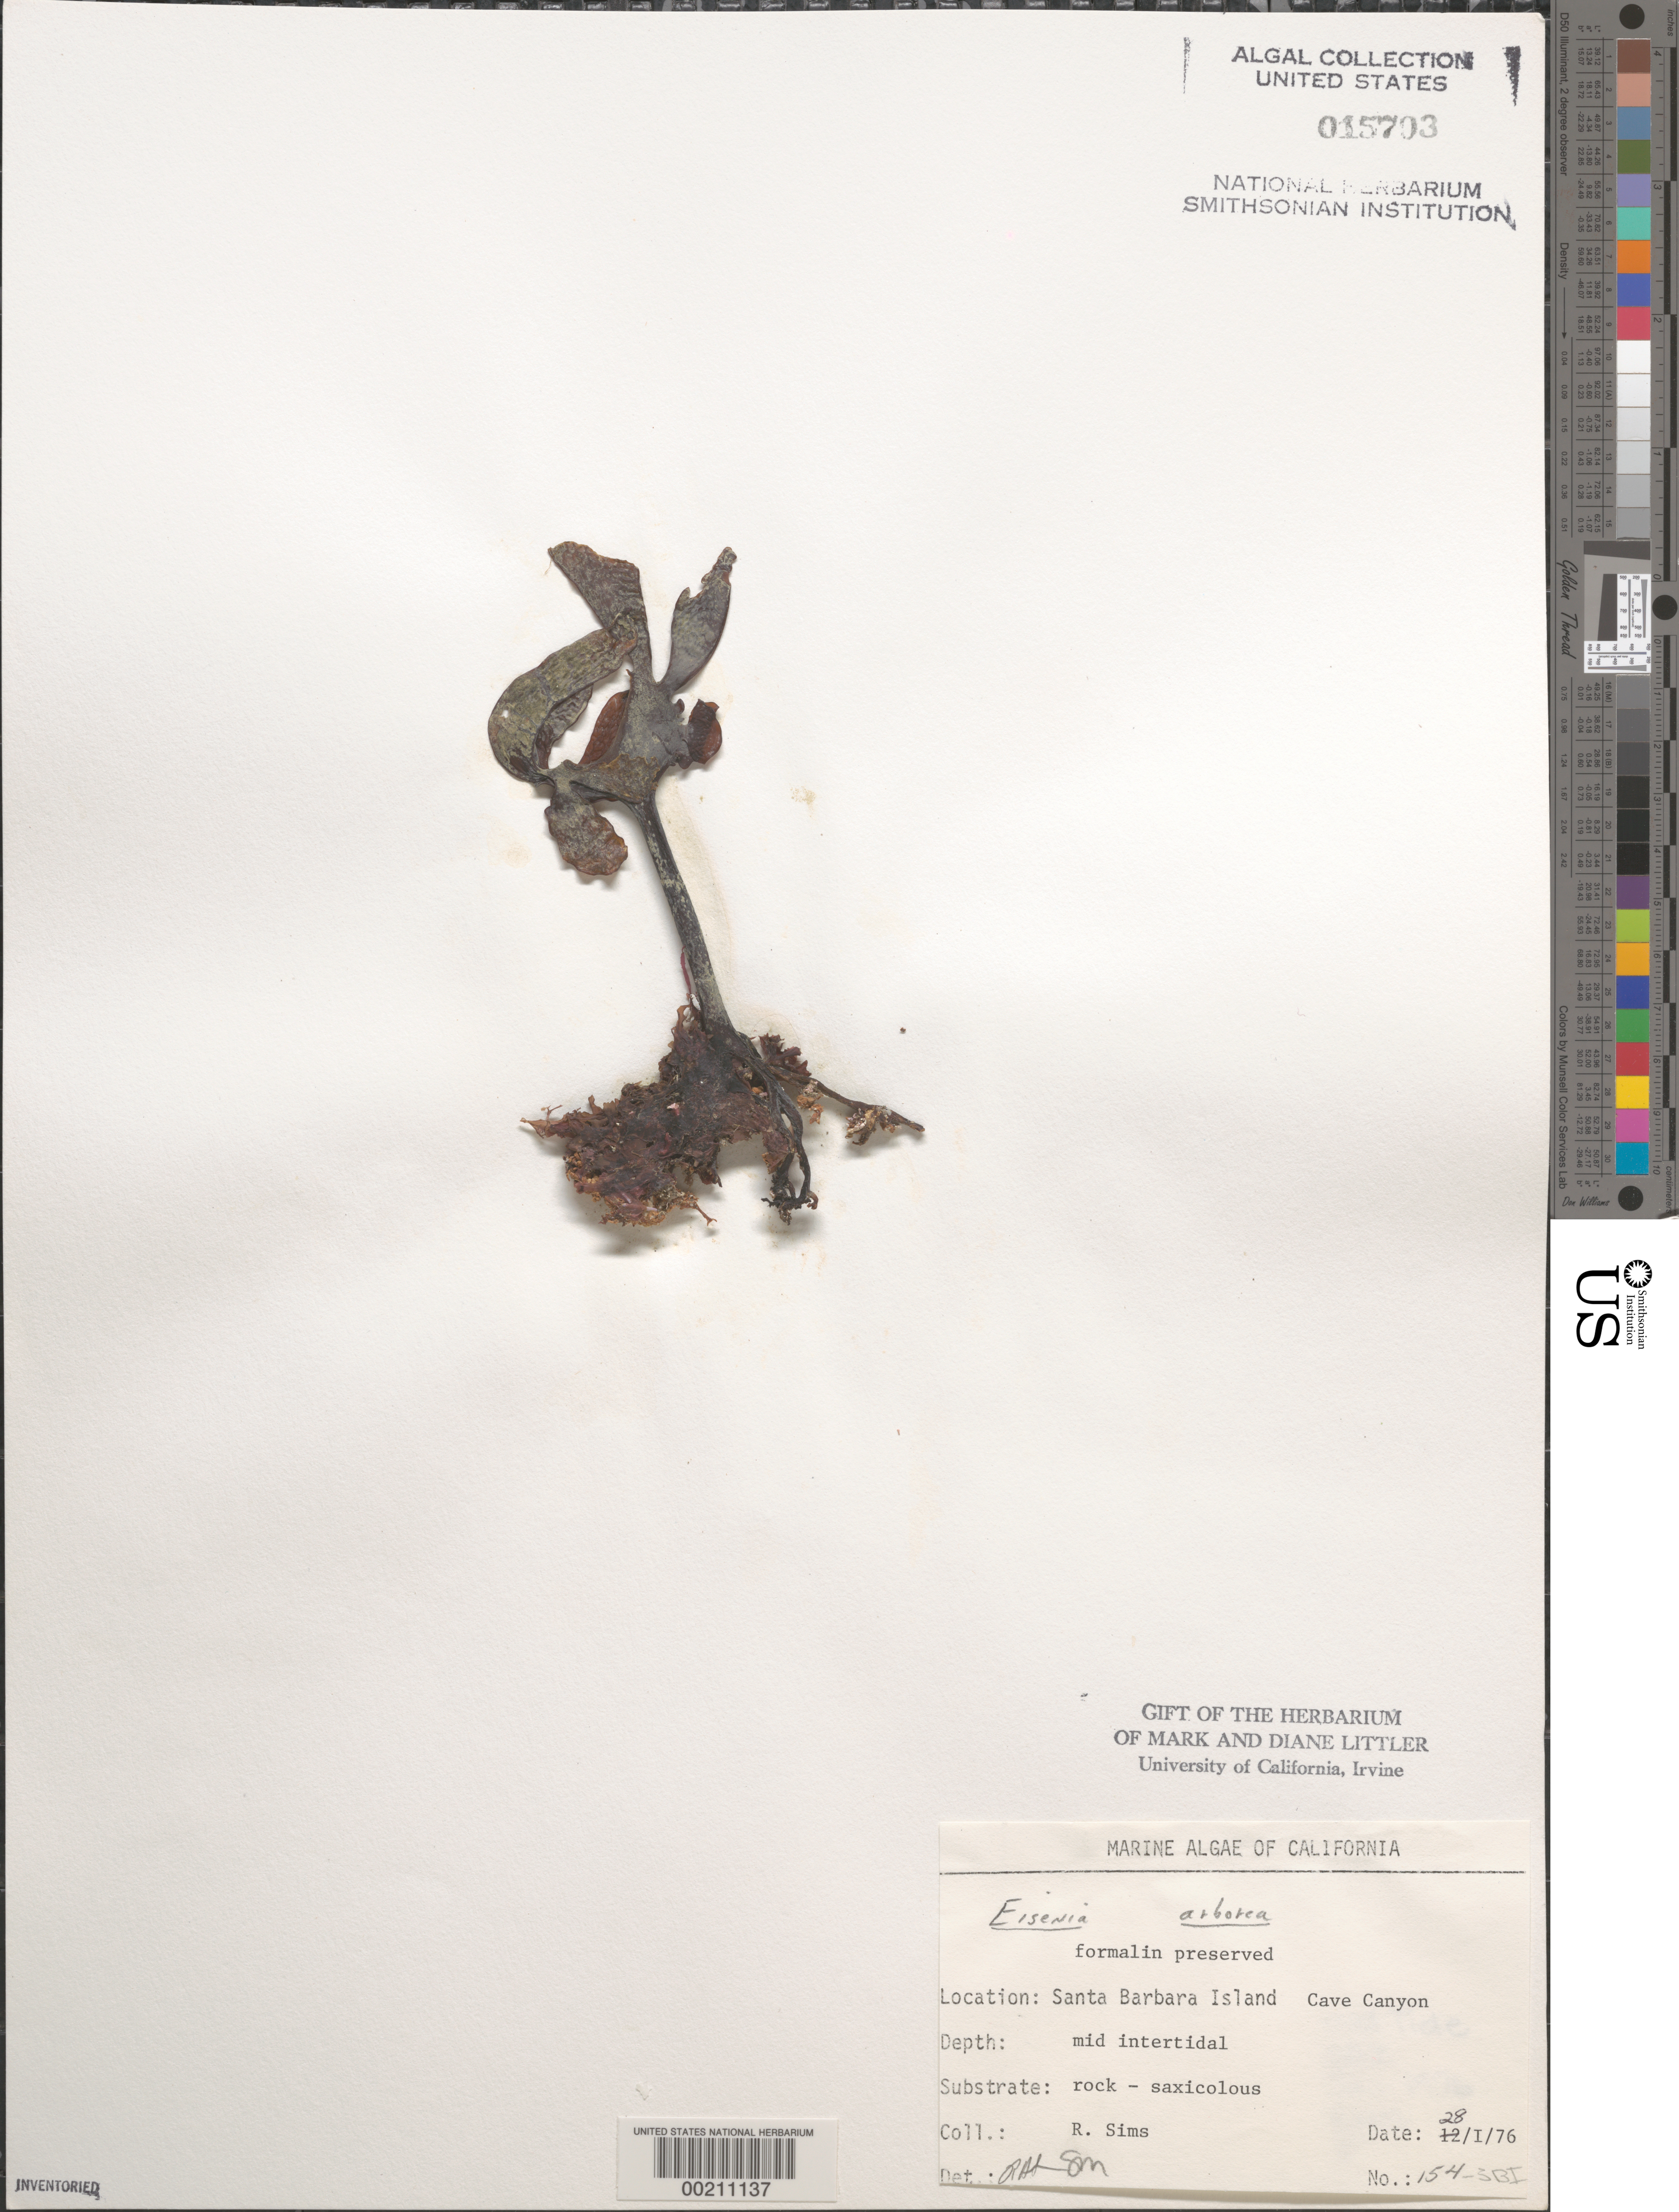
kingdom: Chromista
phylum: Ochrophyta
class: Phaeophyceae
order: Laminariales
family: Lessoniaceae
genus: Eisenia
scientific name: Eisenia arborea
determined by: Sims, Robert H.; Murray, S. N.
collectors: R. H. Sims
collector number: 154-sbi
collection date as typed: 28 Jan 1976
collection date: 1976-01-28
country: United States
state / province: California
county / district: Santa Barbara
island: Santa Barbara Island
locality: Cave Canyon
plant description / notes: BLM-SOCALBIGHT Rocky Intertidal Survey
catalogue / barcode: US 15703